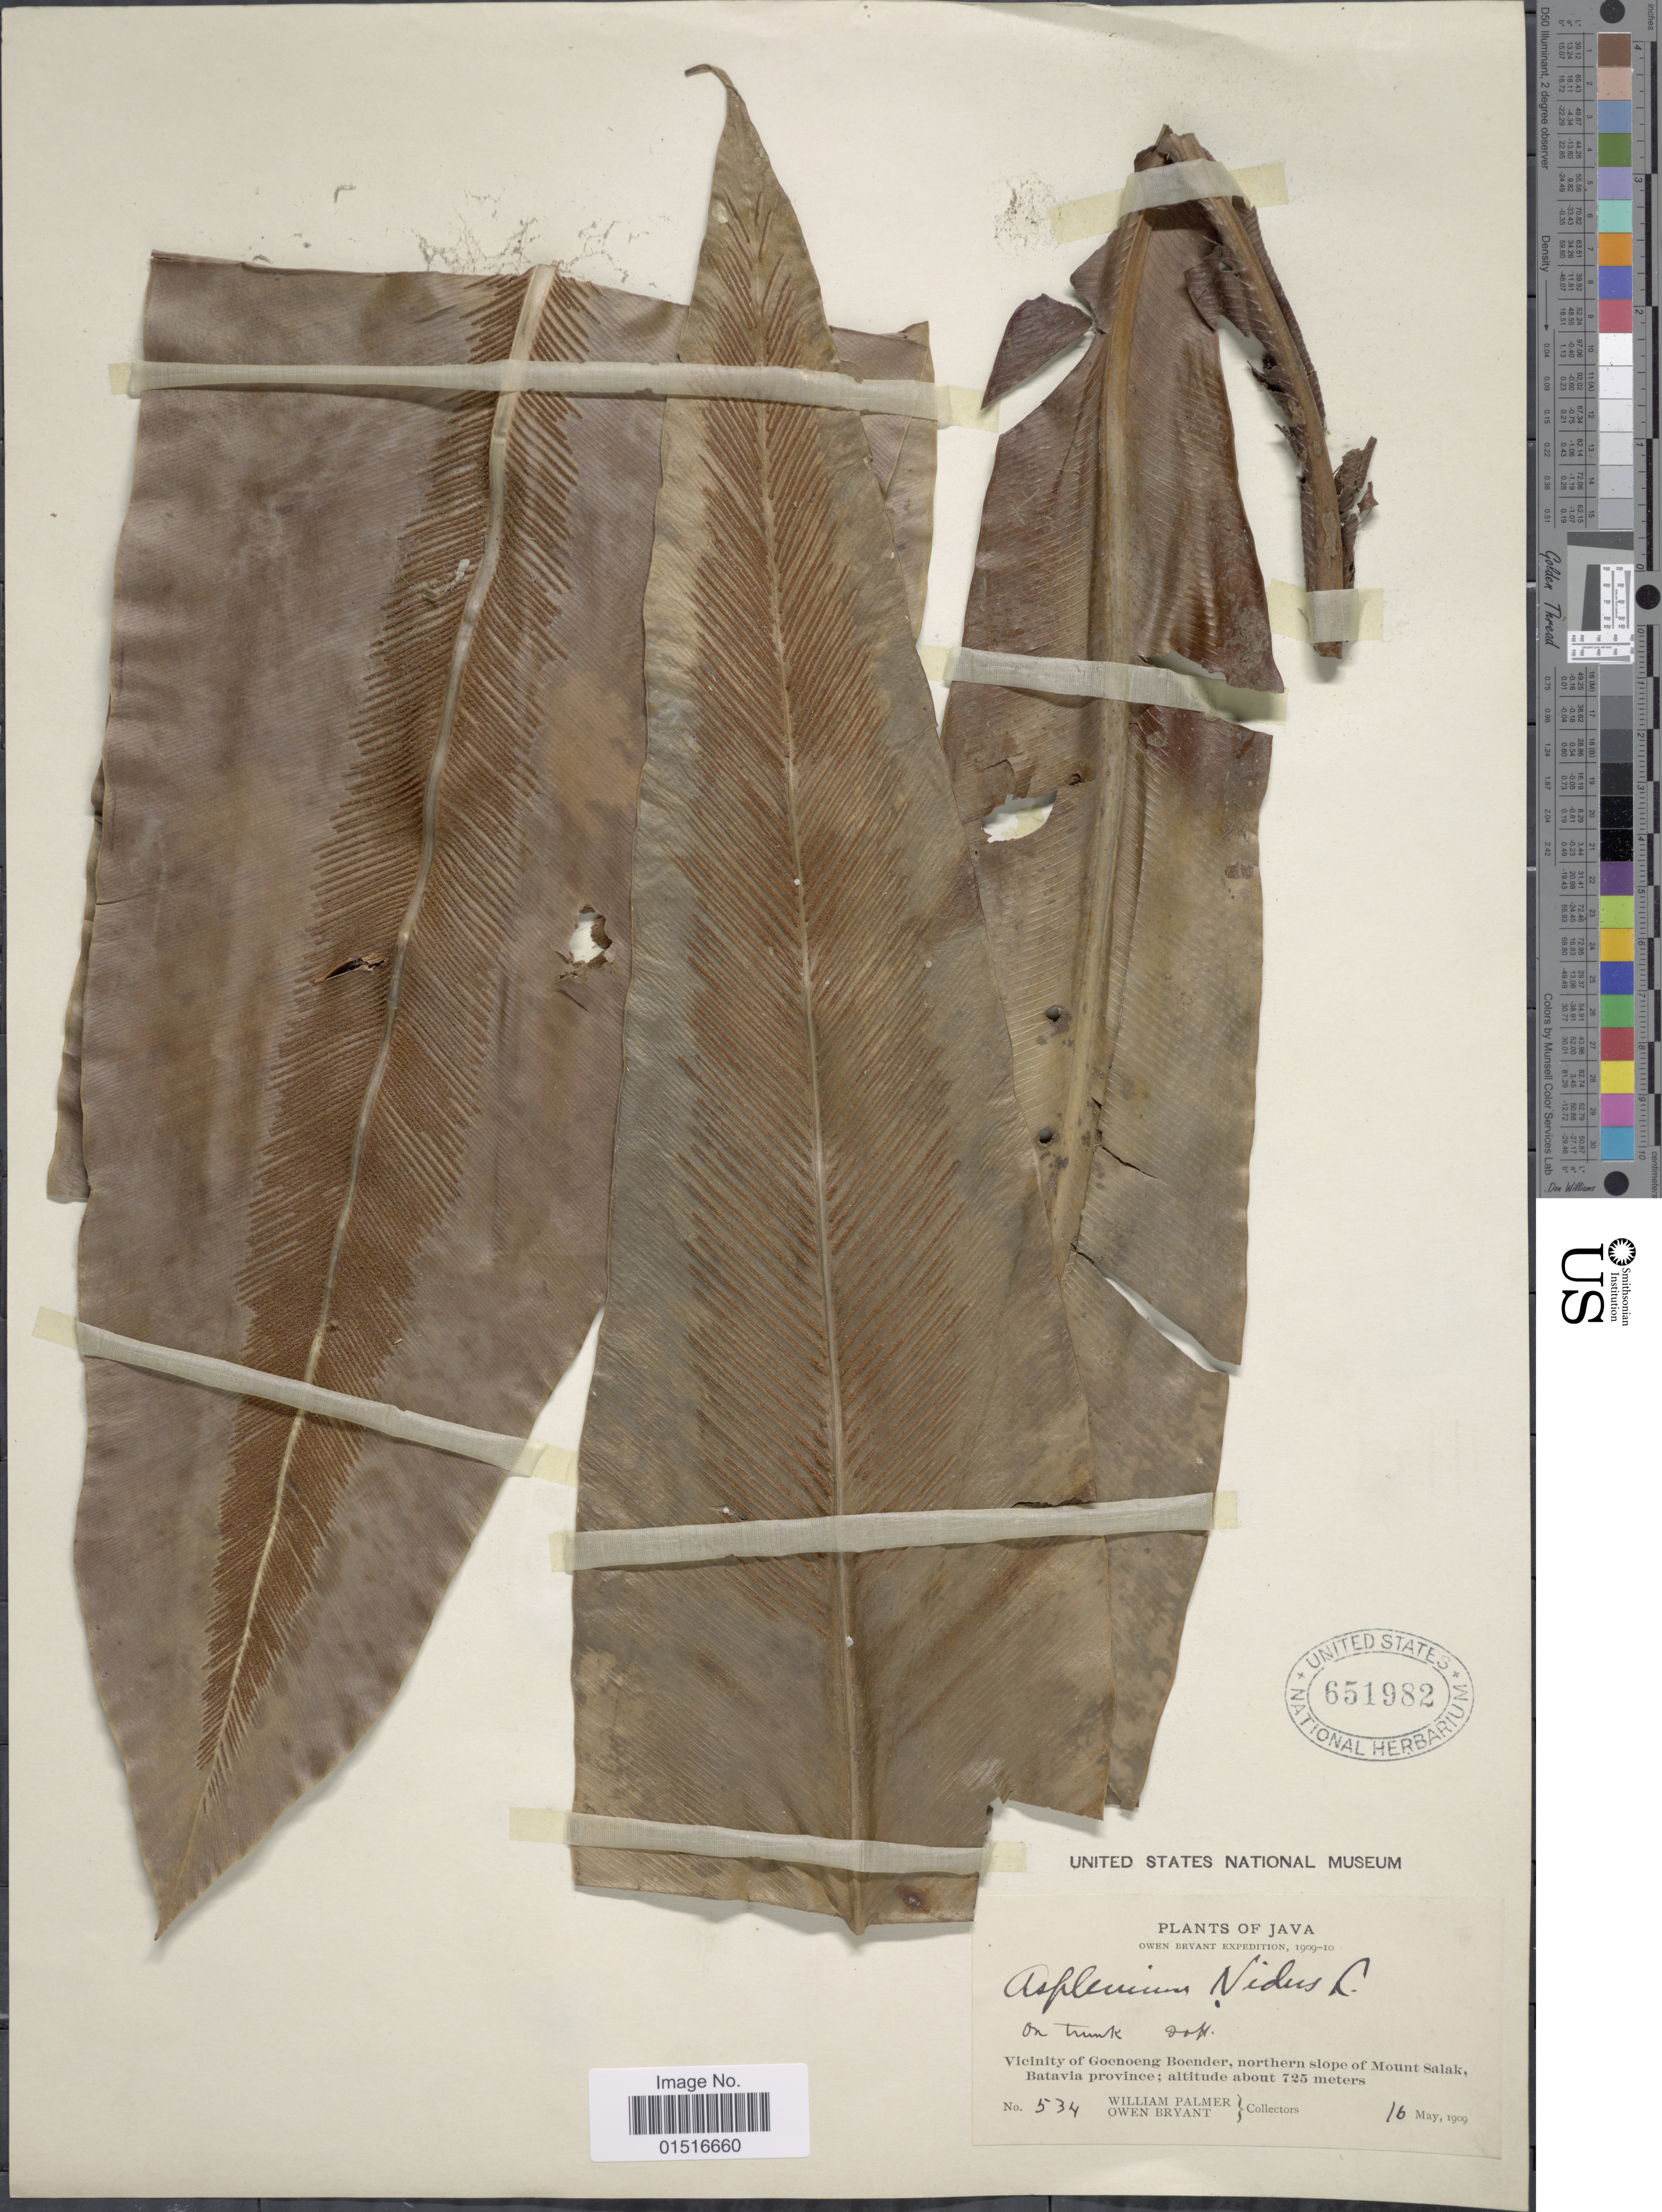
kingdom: Plantae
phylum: Tracheophyta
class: Polypodiopsida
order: Polypodiales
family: Aspleniaceae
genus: Asplenium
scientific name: Asplenium nidus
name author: L.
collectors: W. Palmer & O. Bryant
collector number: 534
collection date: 1909-05-16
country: Indonesia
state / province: Java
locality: Vicinity of Goenoeng Boender, northern slope of Mount Salak, Batavia province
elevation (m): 725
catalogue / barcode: US 651982